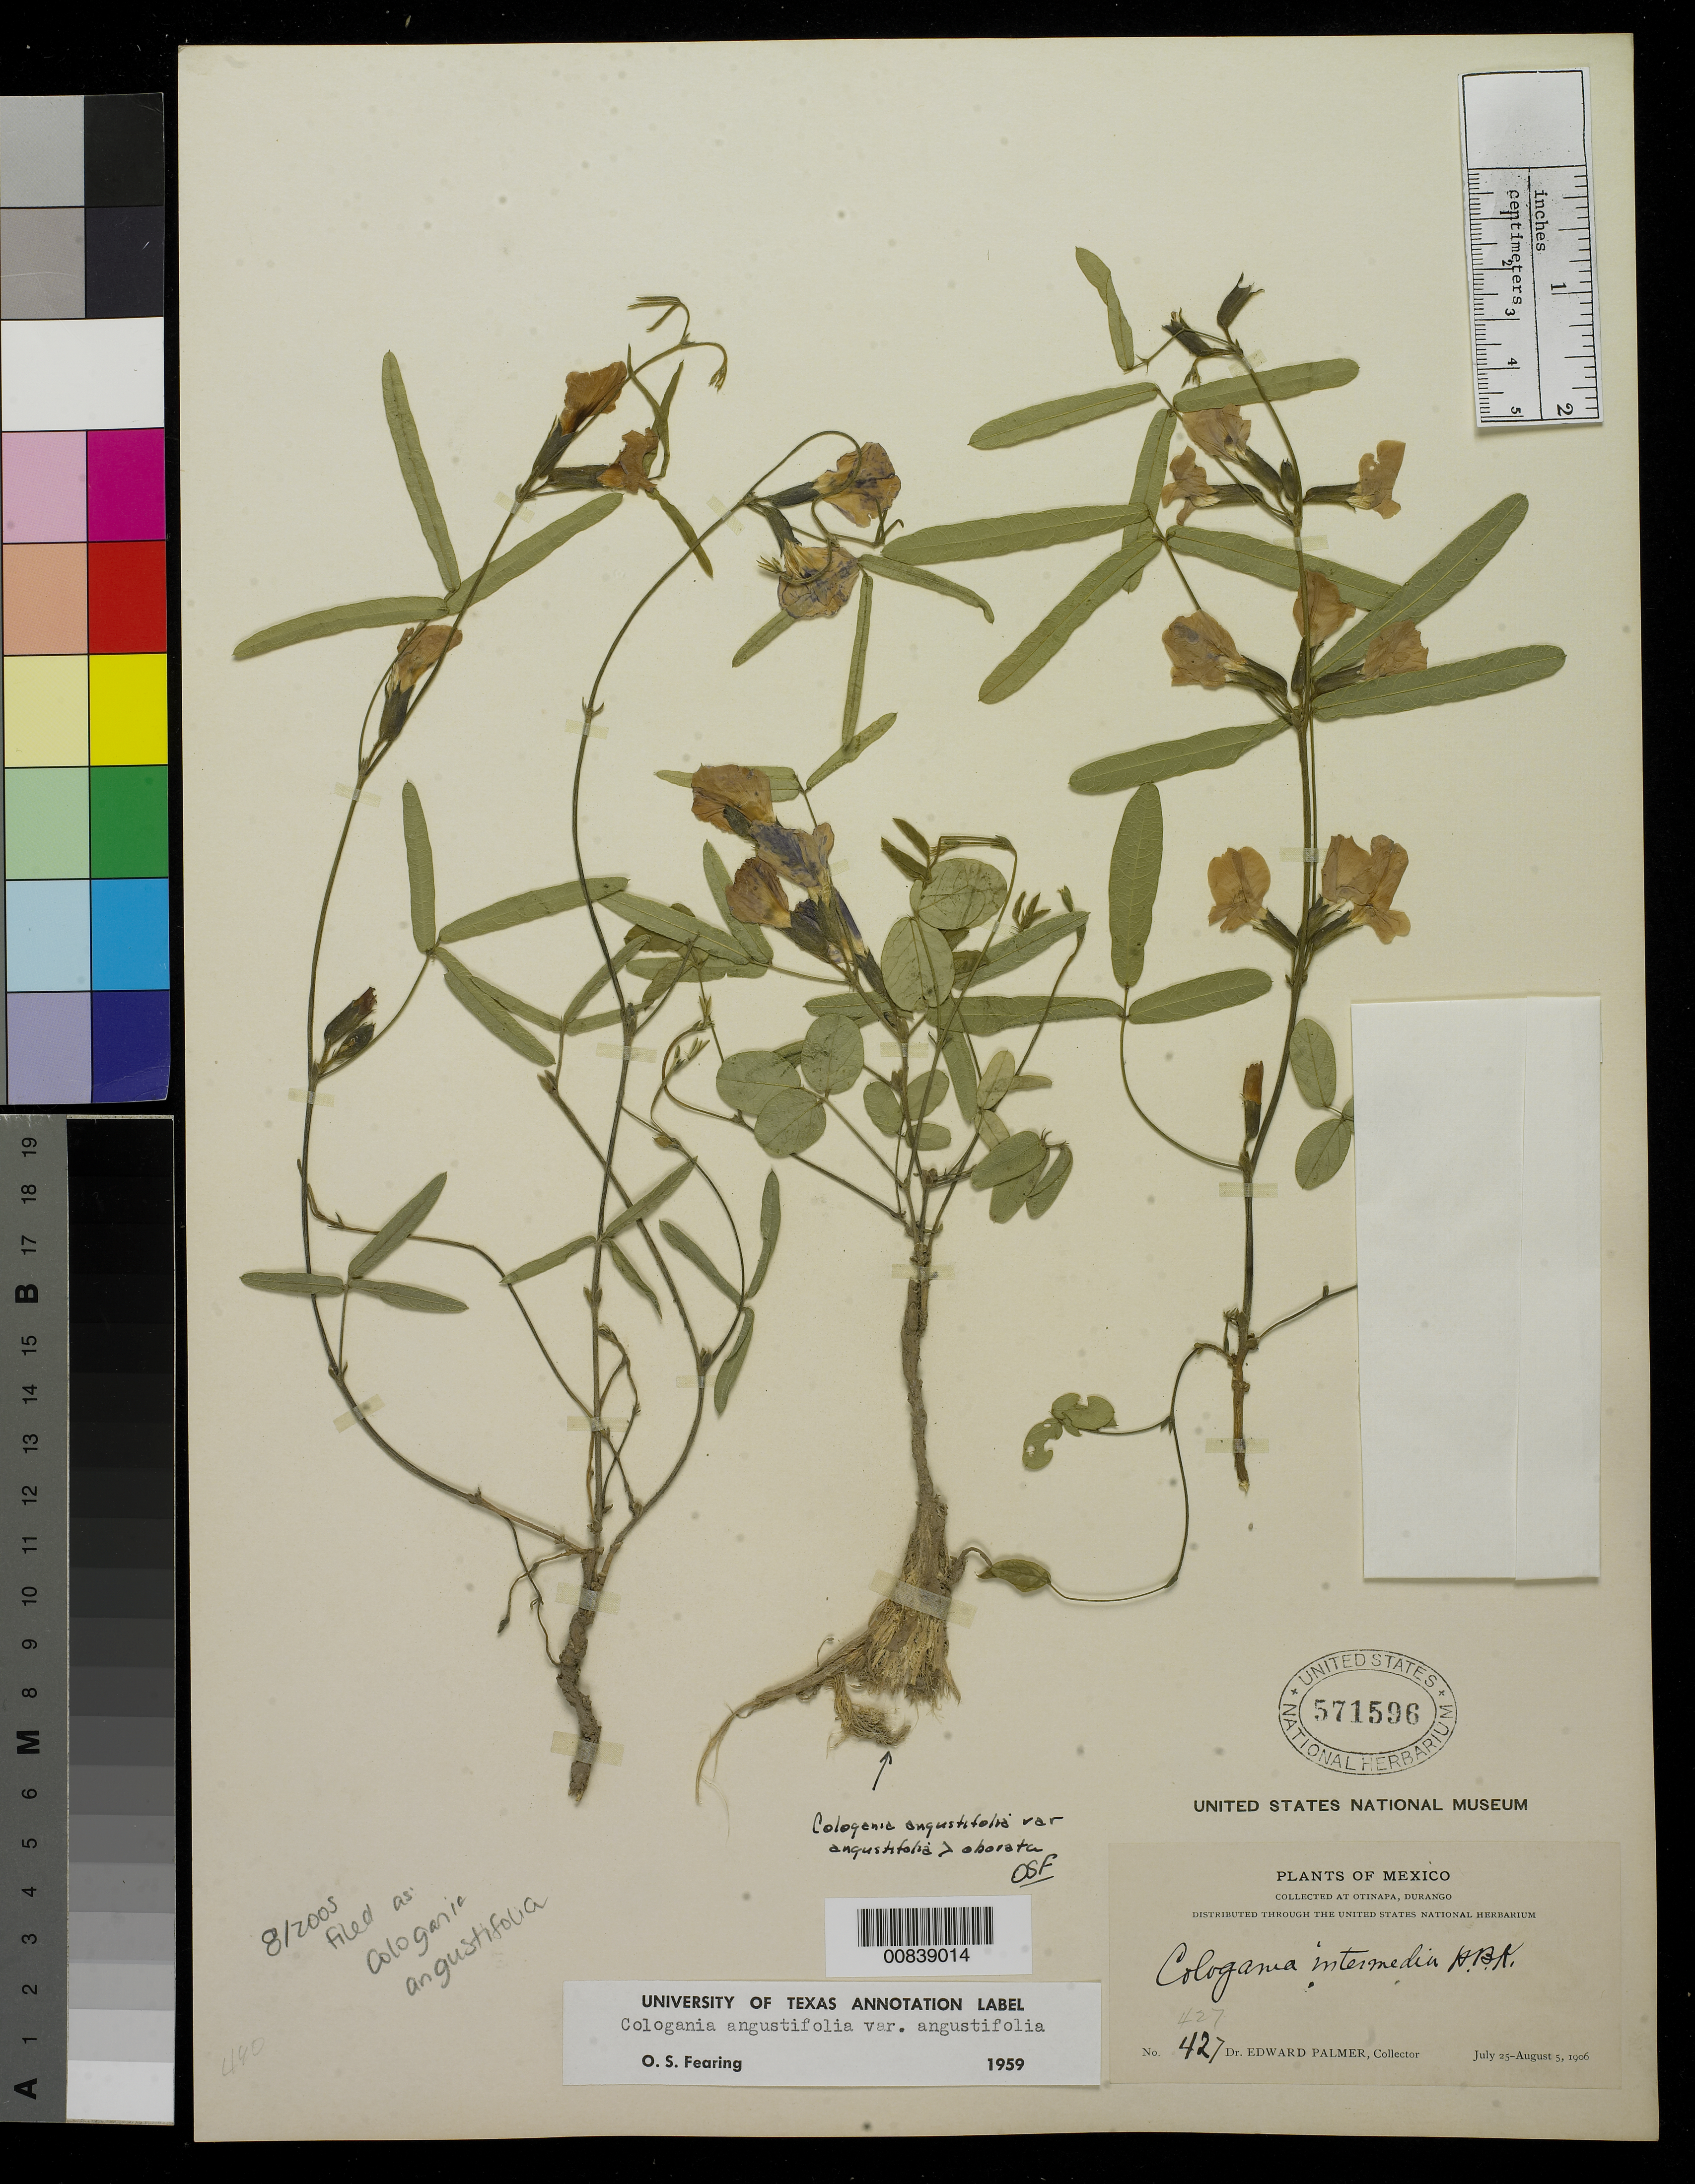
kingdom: Plantae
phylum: Tracheophyta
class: Magnoliopsida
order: Fabales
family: Fabaceae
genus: Cologania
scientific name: Cologania angustifolia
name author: Kunth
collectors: E. Palmer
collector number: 427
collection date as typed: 25 Jul 1906 to 05 Aug 1906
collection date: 1906-07-25/1906-08-05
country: Mexico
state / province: Durango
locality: Otinapa, Durango.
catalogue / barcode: US 571596